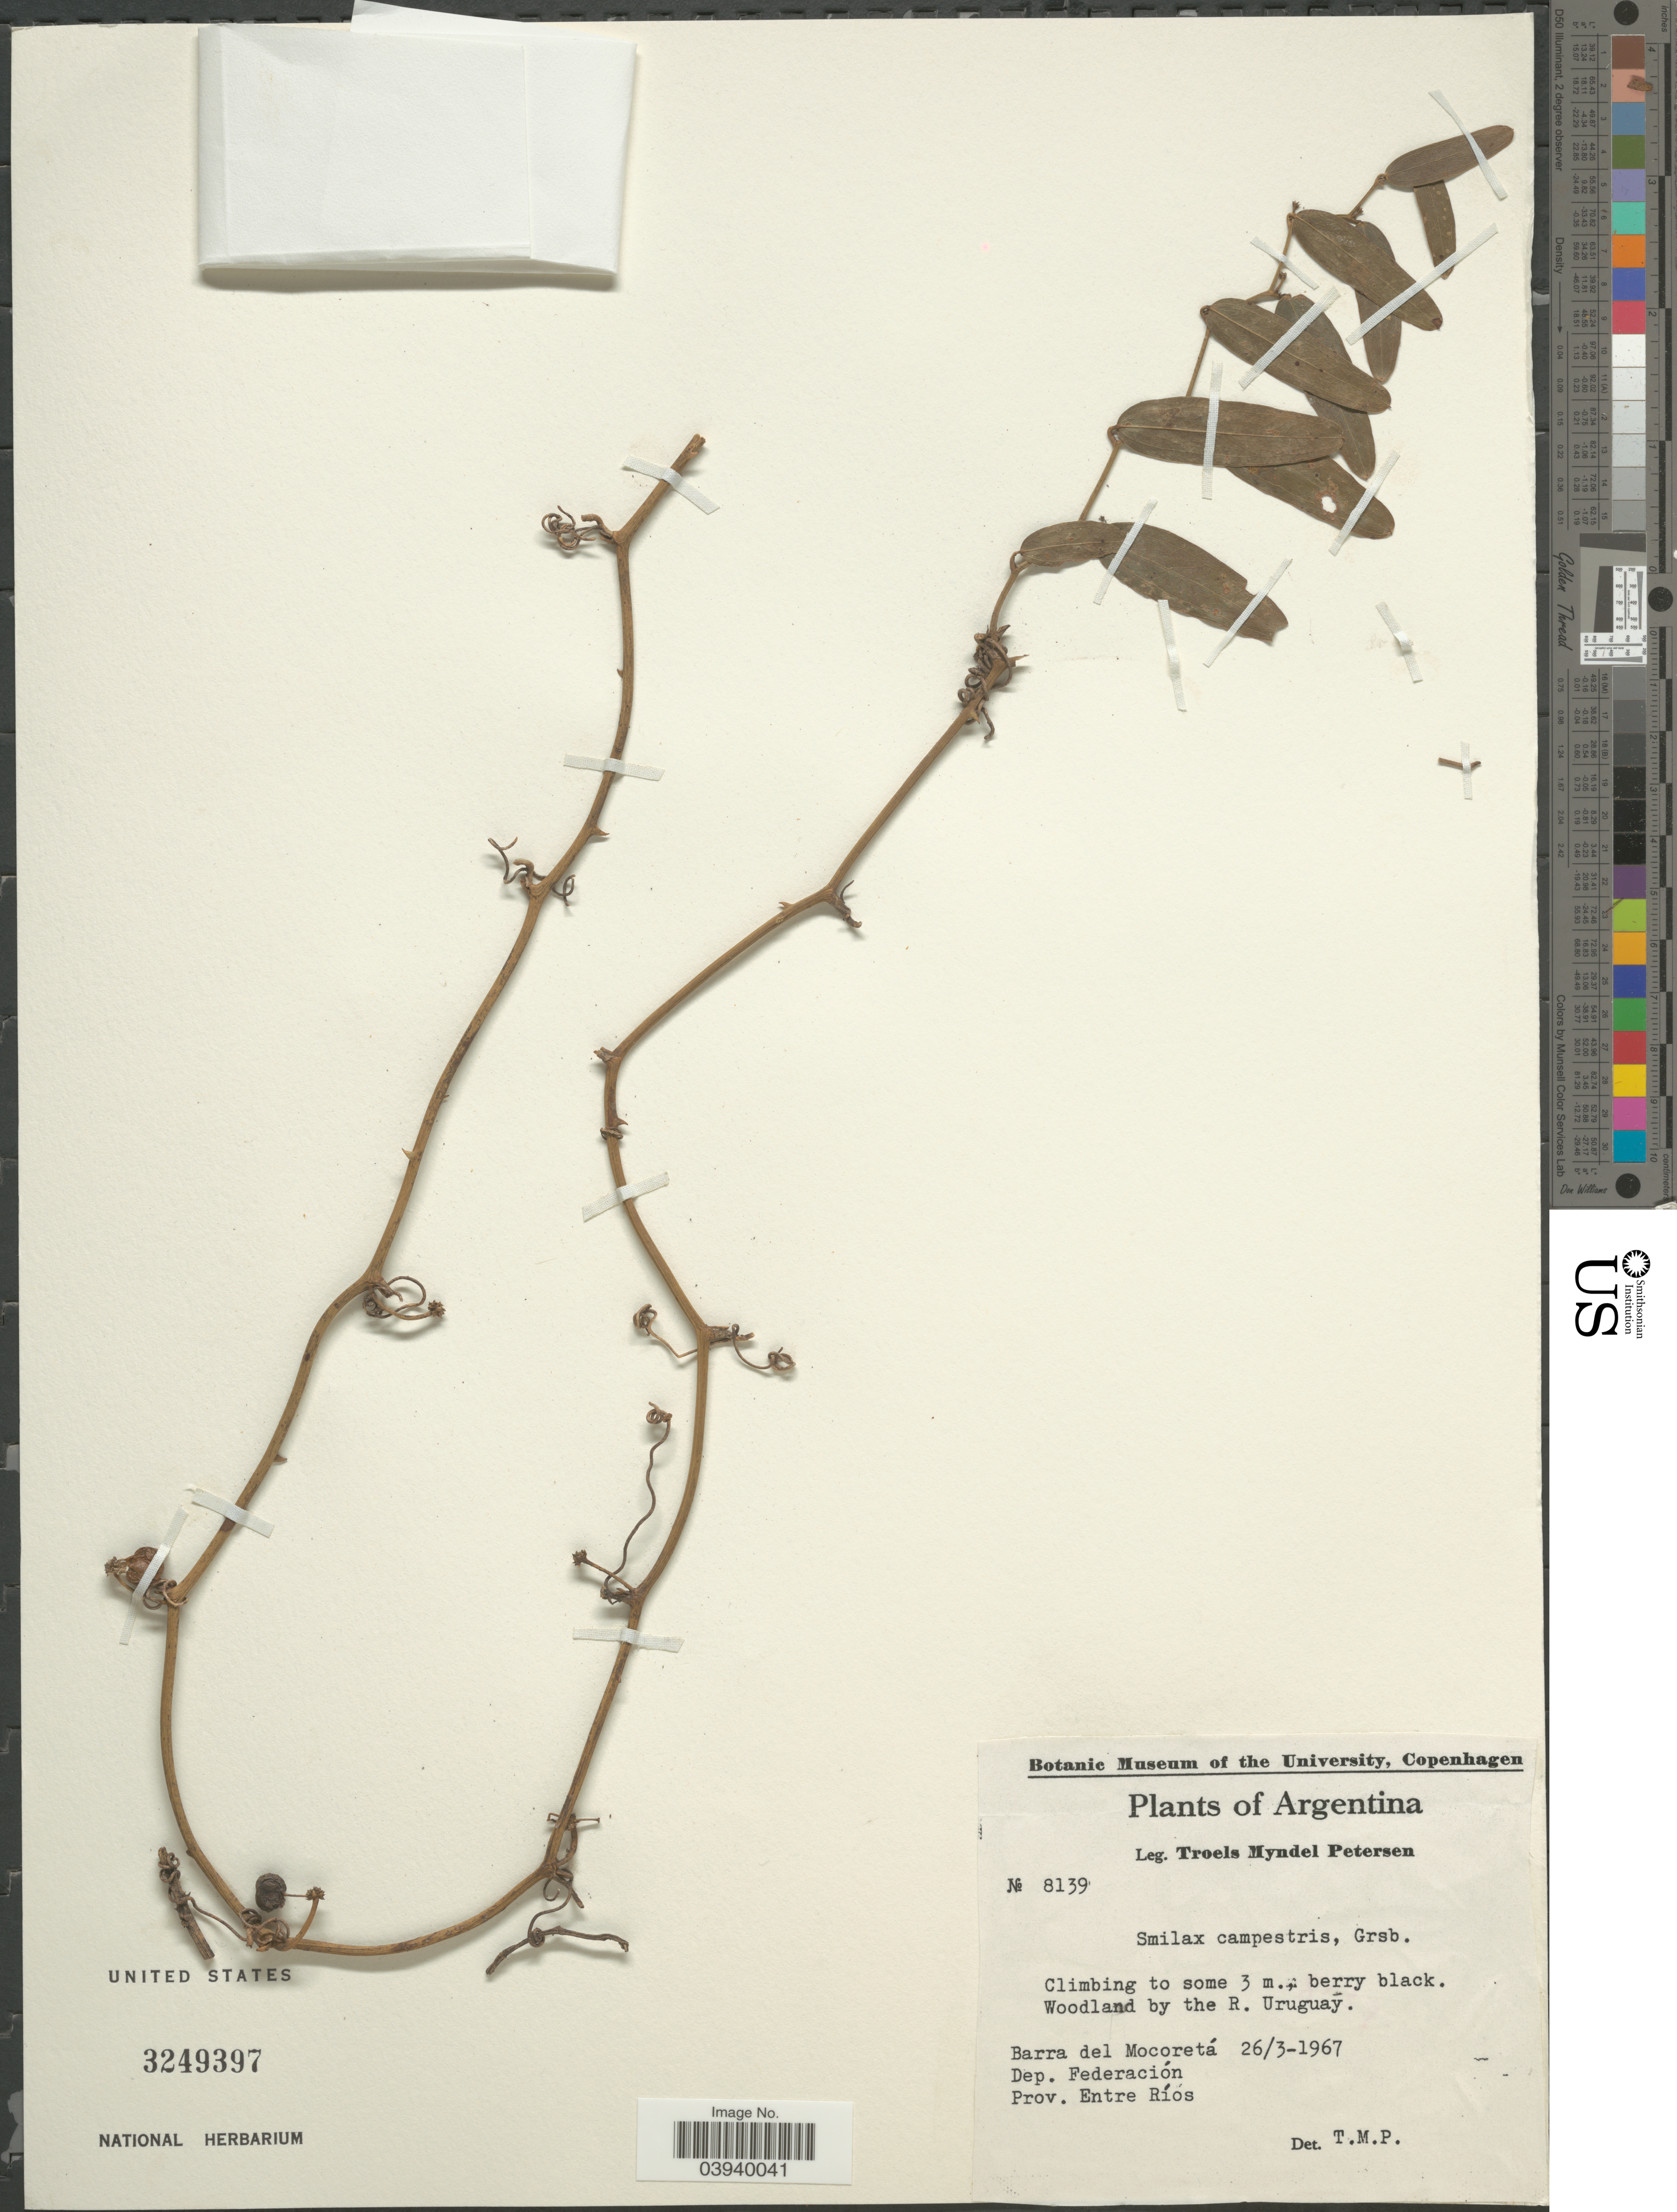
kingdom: Plantae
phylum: Tracheophyta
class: Liliopsida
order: Liliales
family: Smilacaceae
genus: Smilax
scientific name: Smilax campestris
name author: Griseb.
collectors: T. M. Petersen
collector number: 8139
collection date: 1967-03-26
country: Argentina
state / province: Entre Rios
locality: Woodland by the R. Uruguay. Barra del Mocoretá. Dep. Federación.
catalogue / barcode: US 3249397